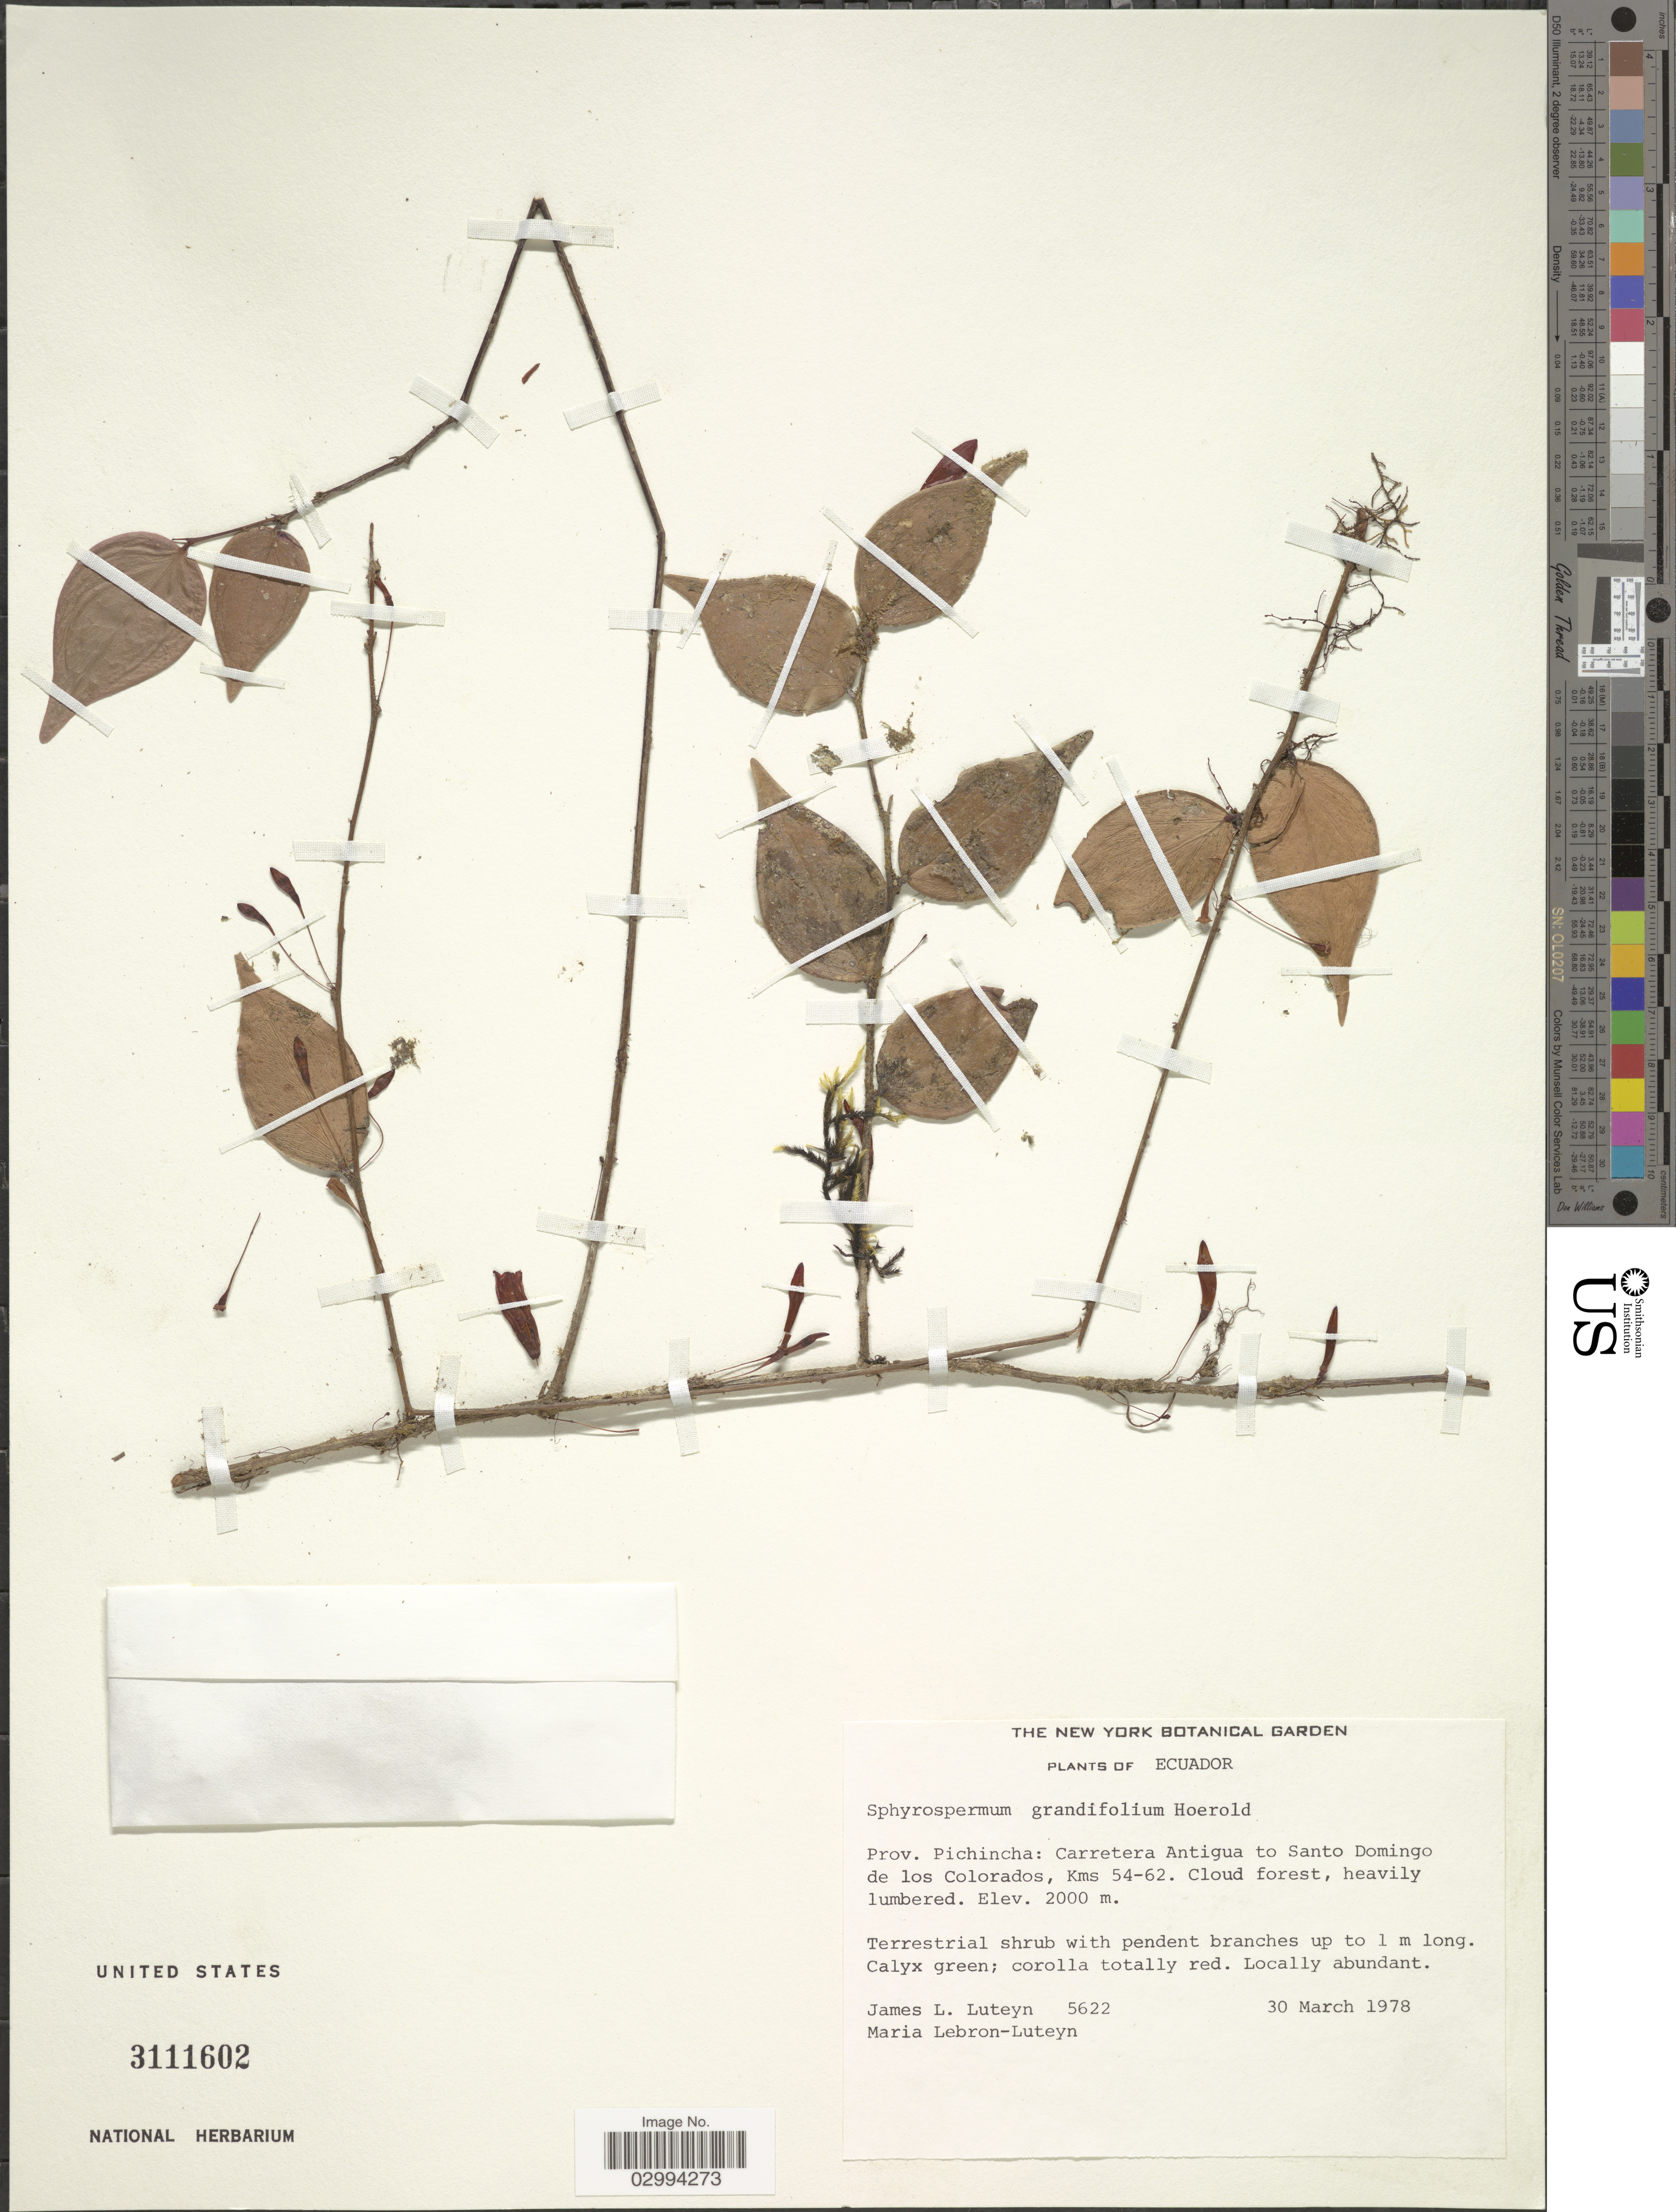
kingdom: Plantae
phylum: Tracheophyta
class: Magnoliopsida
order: Ericales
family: Ericaceae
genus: Sphyrospermum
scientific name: Sphyrospermum grandifolium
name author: (Hoerold) A.C. Sm.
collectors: J. Luteyn & M. L. Lebrón-Luteyn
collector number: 5622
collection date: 1978-03-30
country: Ecuador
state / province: Pichincha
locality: Carretera Antigua to Santo Domingo de los Colorados, Kms 54-62.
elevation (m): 2000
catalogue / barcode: US 3111602